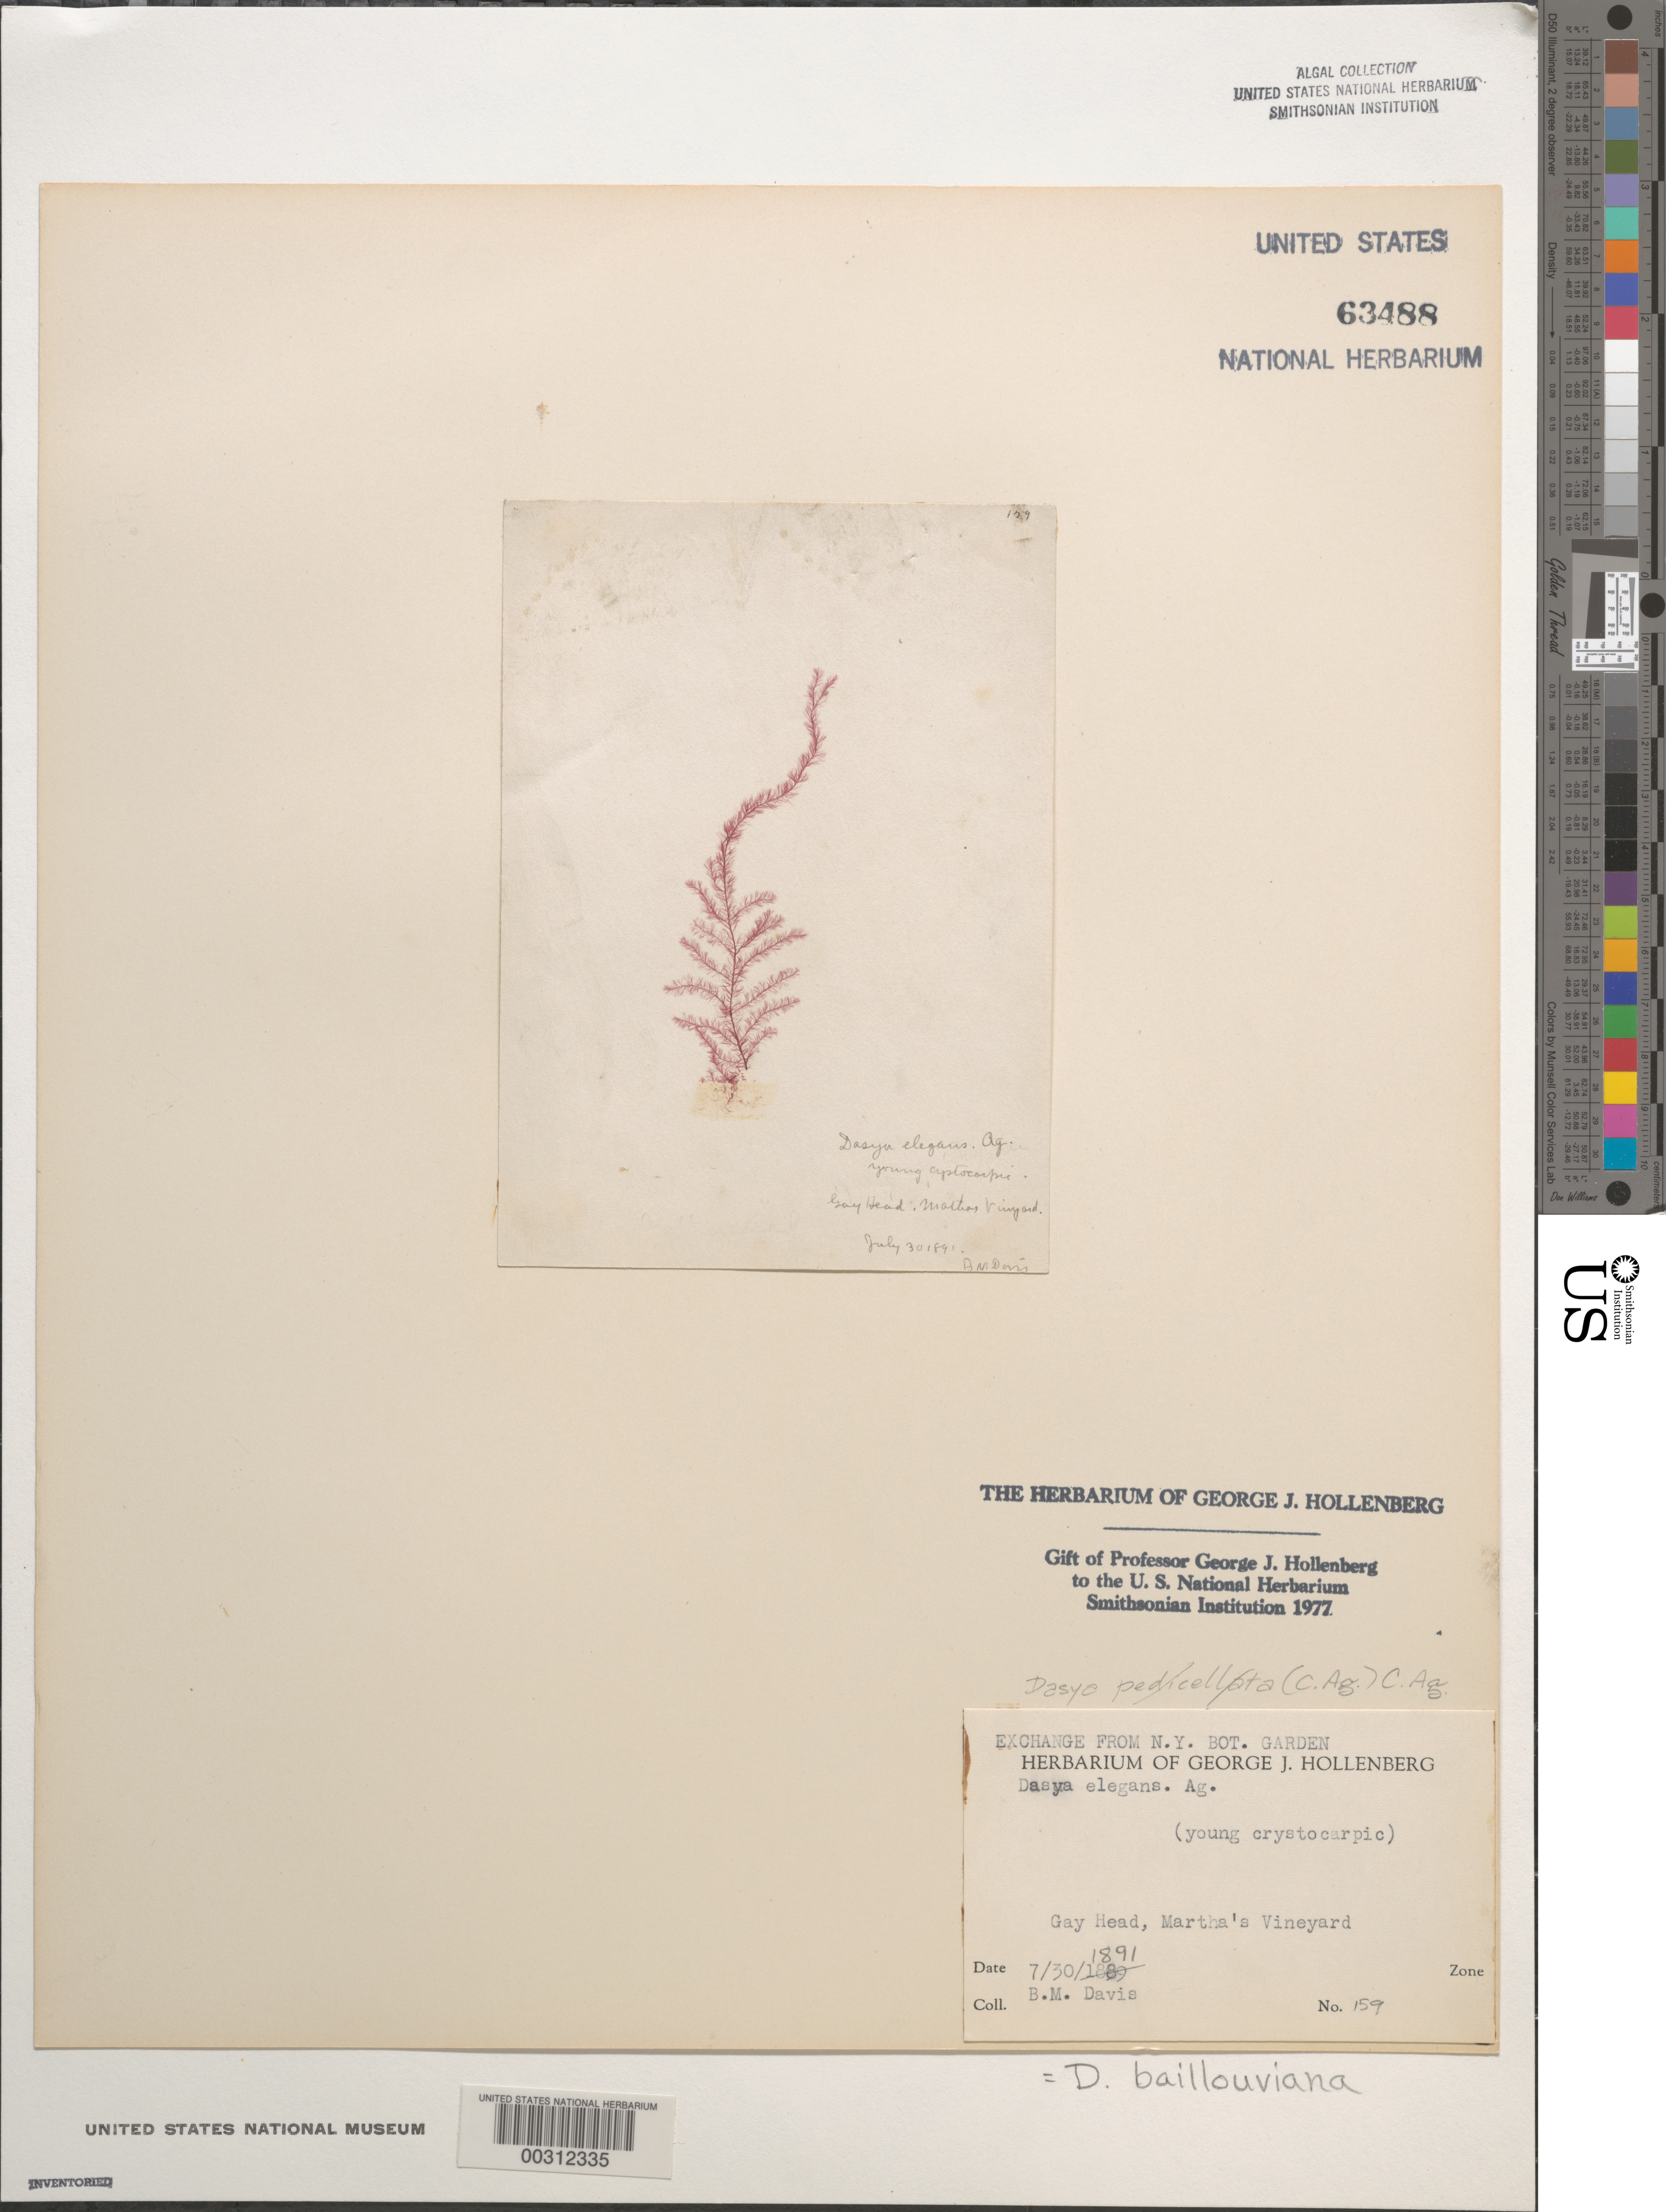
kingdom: Plantae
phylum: Rhodophyta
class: Florideophyceae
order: Ceramiales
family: Dasyaceae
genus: Dasya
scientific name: Dasya pedicellata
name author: (C. Agardh) C. Agardh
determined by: Algae name updating Project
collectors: B. Davis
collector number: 159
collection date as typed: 30 Jul 1891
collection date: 1891-07-30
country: United States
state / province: Massachusetts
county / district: Dukes County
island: Martha's Vineyard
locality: Gay Head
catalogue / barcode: US 63488